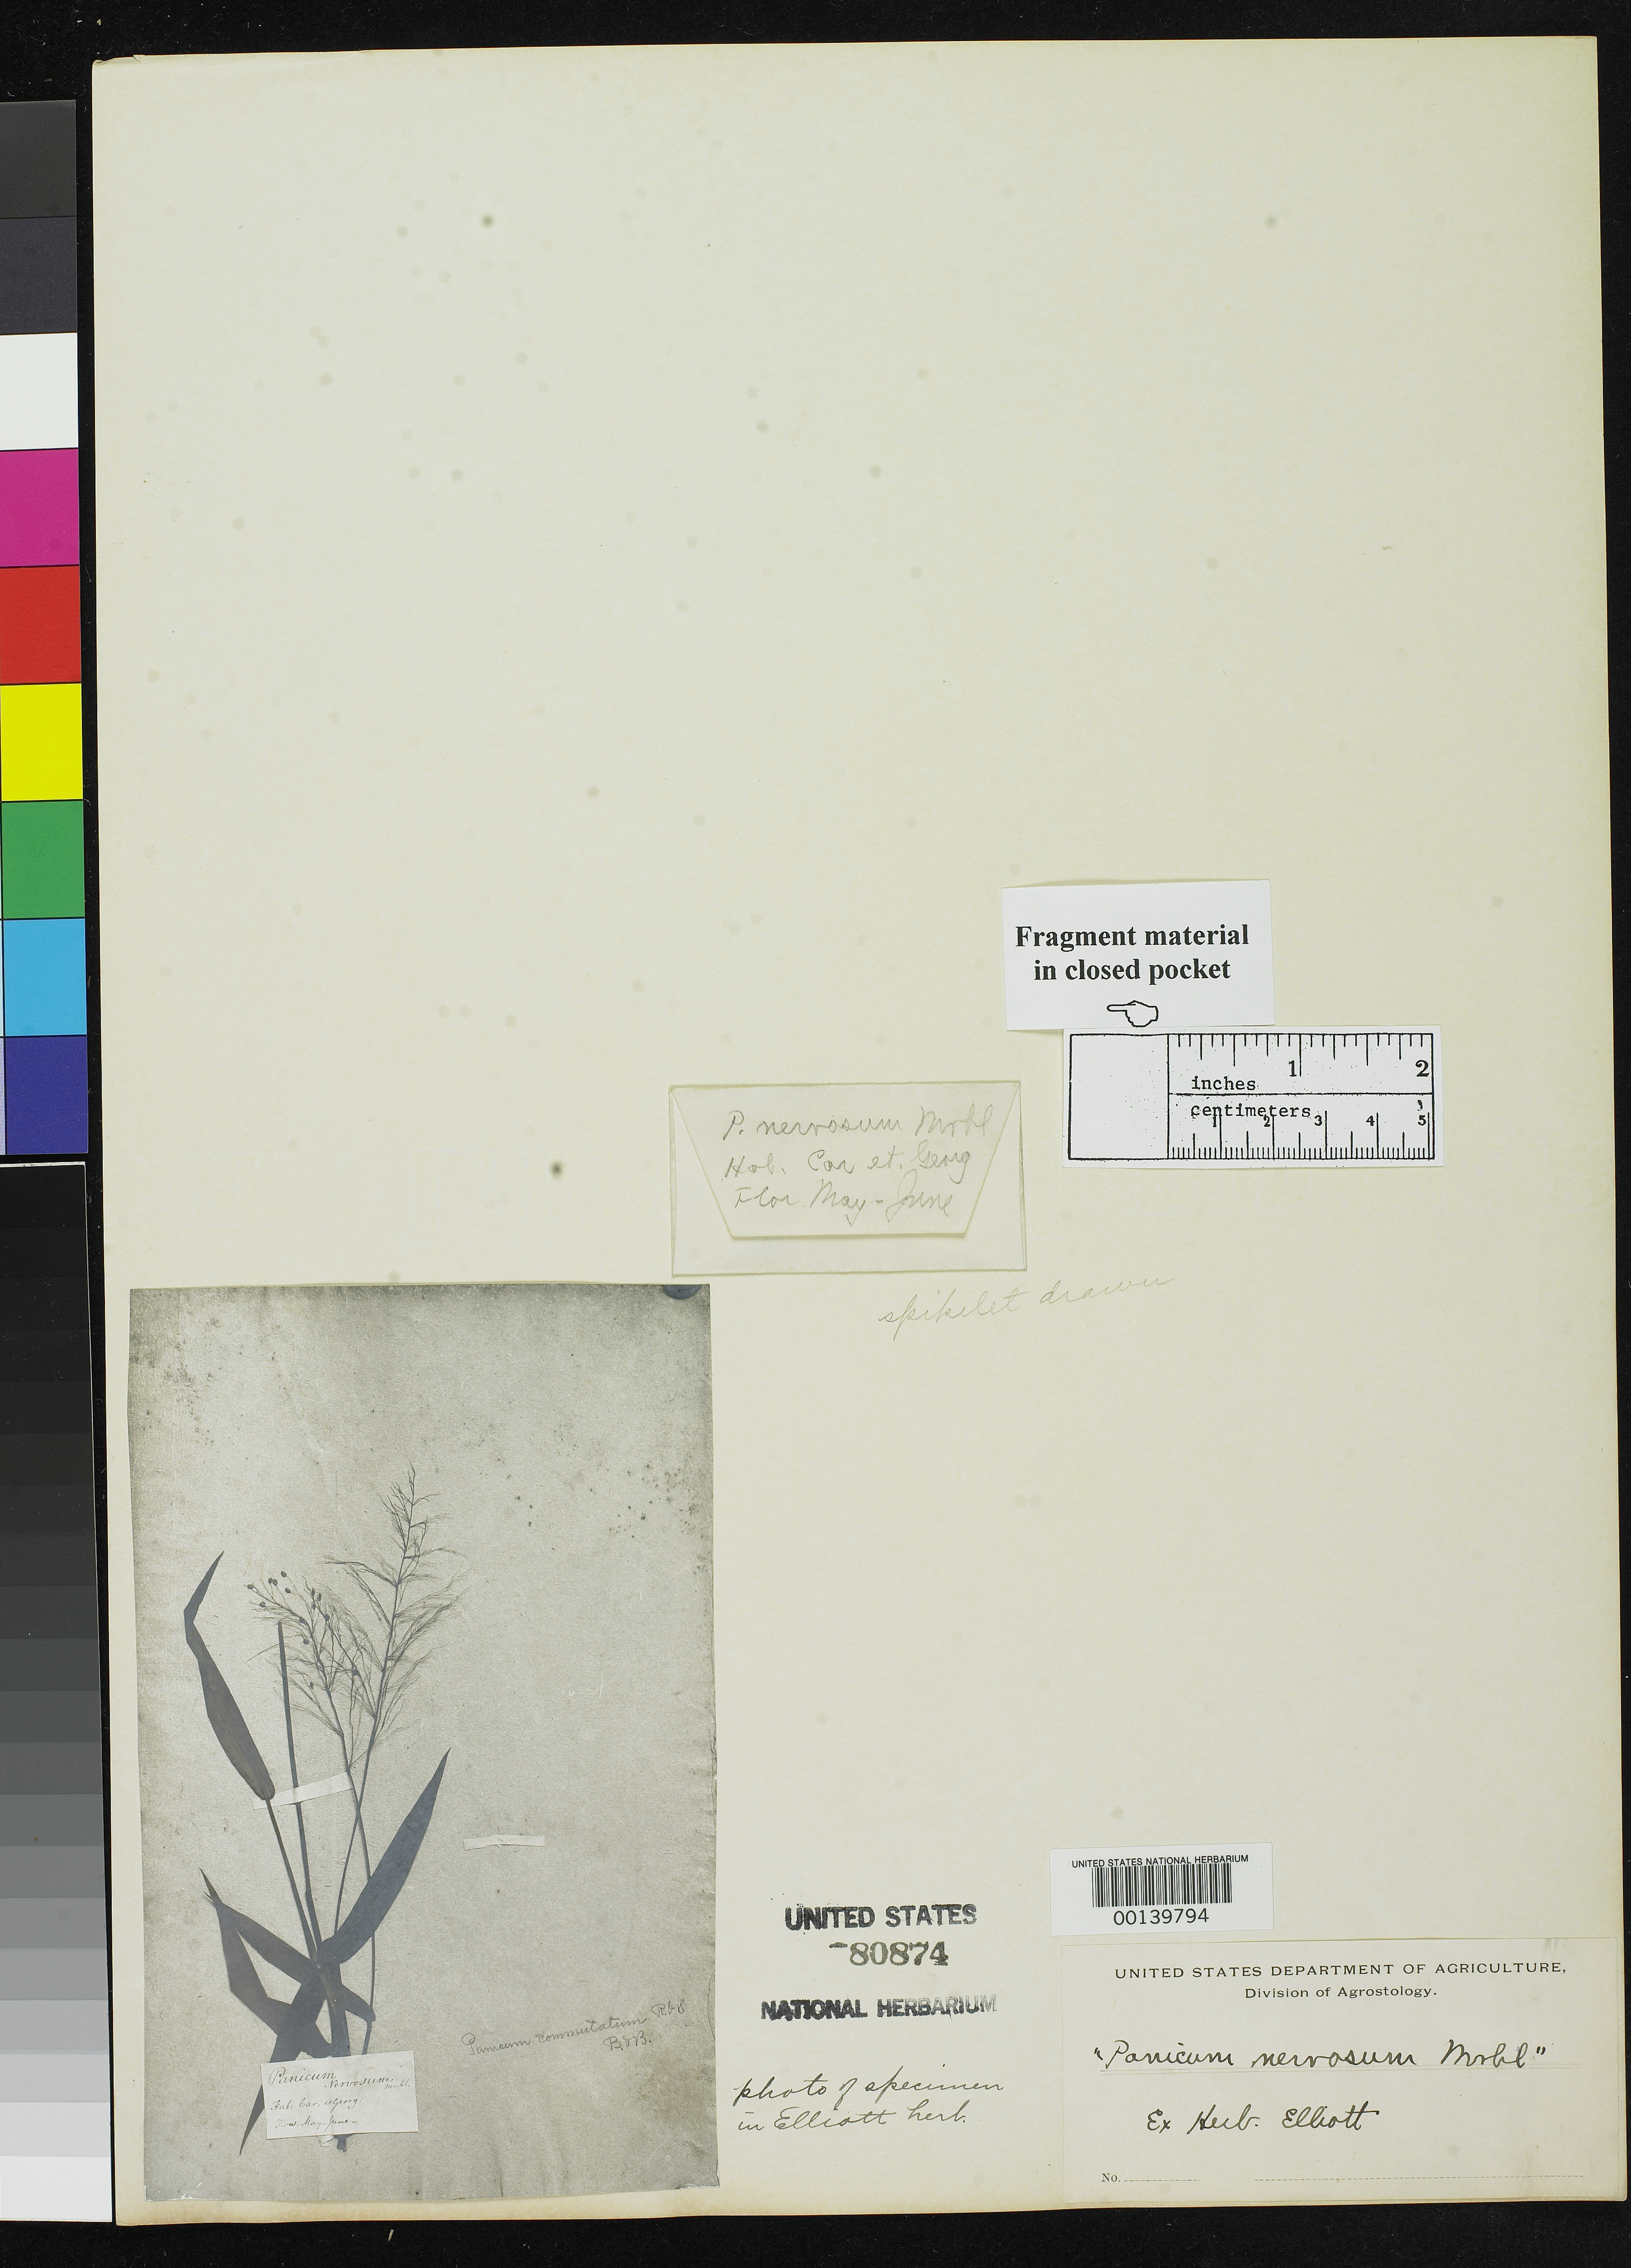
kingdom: Plantae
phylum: Tracheophyta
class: Liliopsida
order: Poales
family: Poaceae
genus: Panicum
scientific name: Panicum nervosum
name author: Lam.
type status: Isolectotype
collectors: H. Muhlenberg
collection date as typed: May ---- to -- Jun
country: United States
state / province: Georgia / South Carolina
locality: "Car. et Georg."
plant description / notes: Later homonym of Panicum nervosum Lam. (1798).; Also a type of Panicum commutatum Schult.; Nom. nov. (?) for Panicum nervosum Muhl. ex Elliott, nom. illeg. (later homonym, included in synonymy).; Also a type of Panicum nervosum Muhl. ex Elliott, nom. illeg.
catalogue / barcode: US 80874